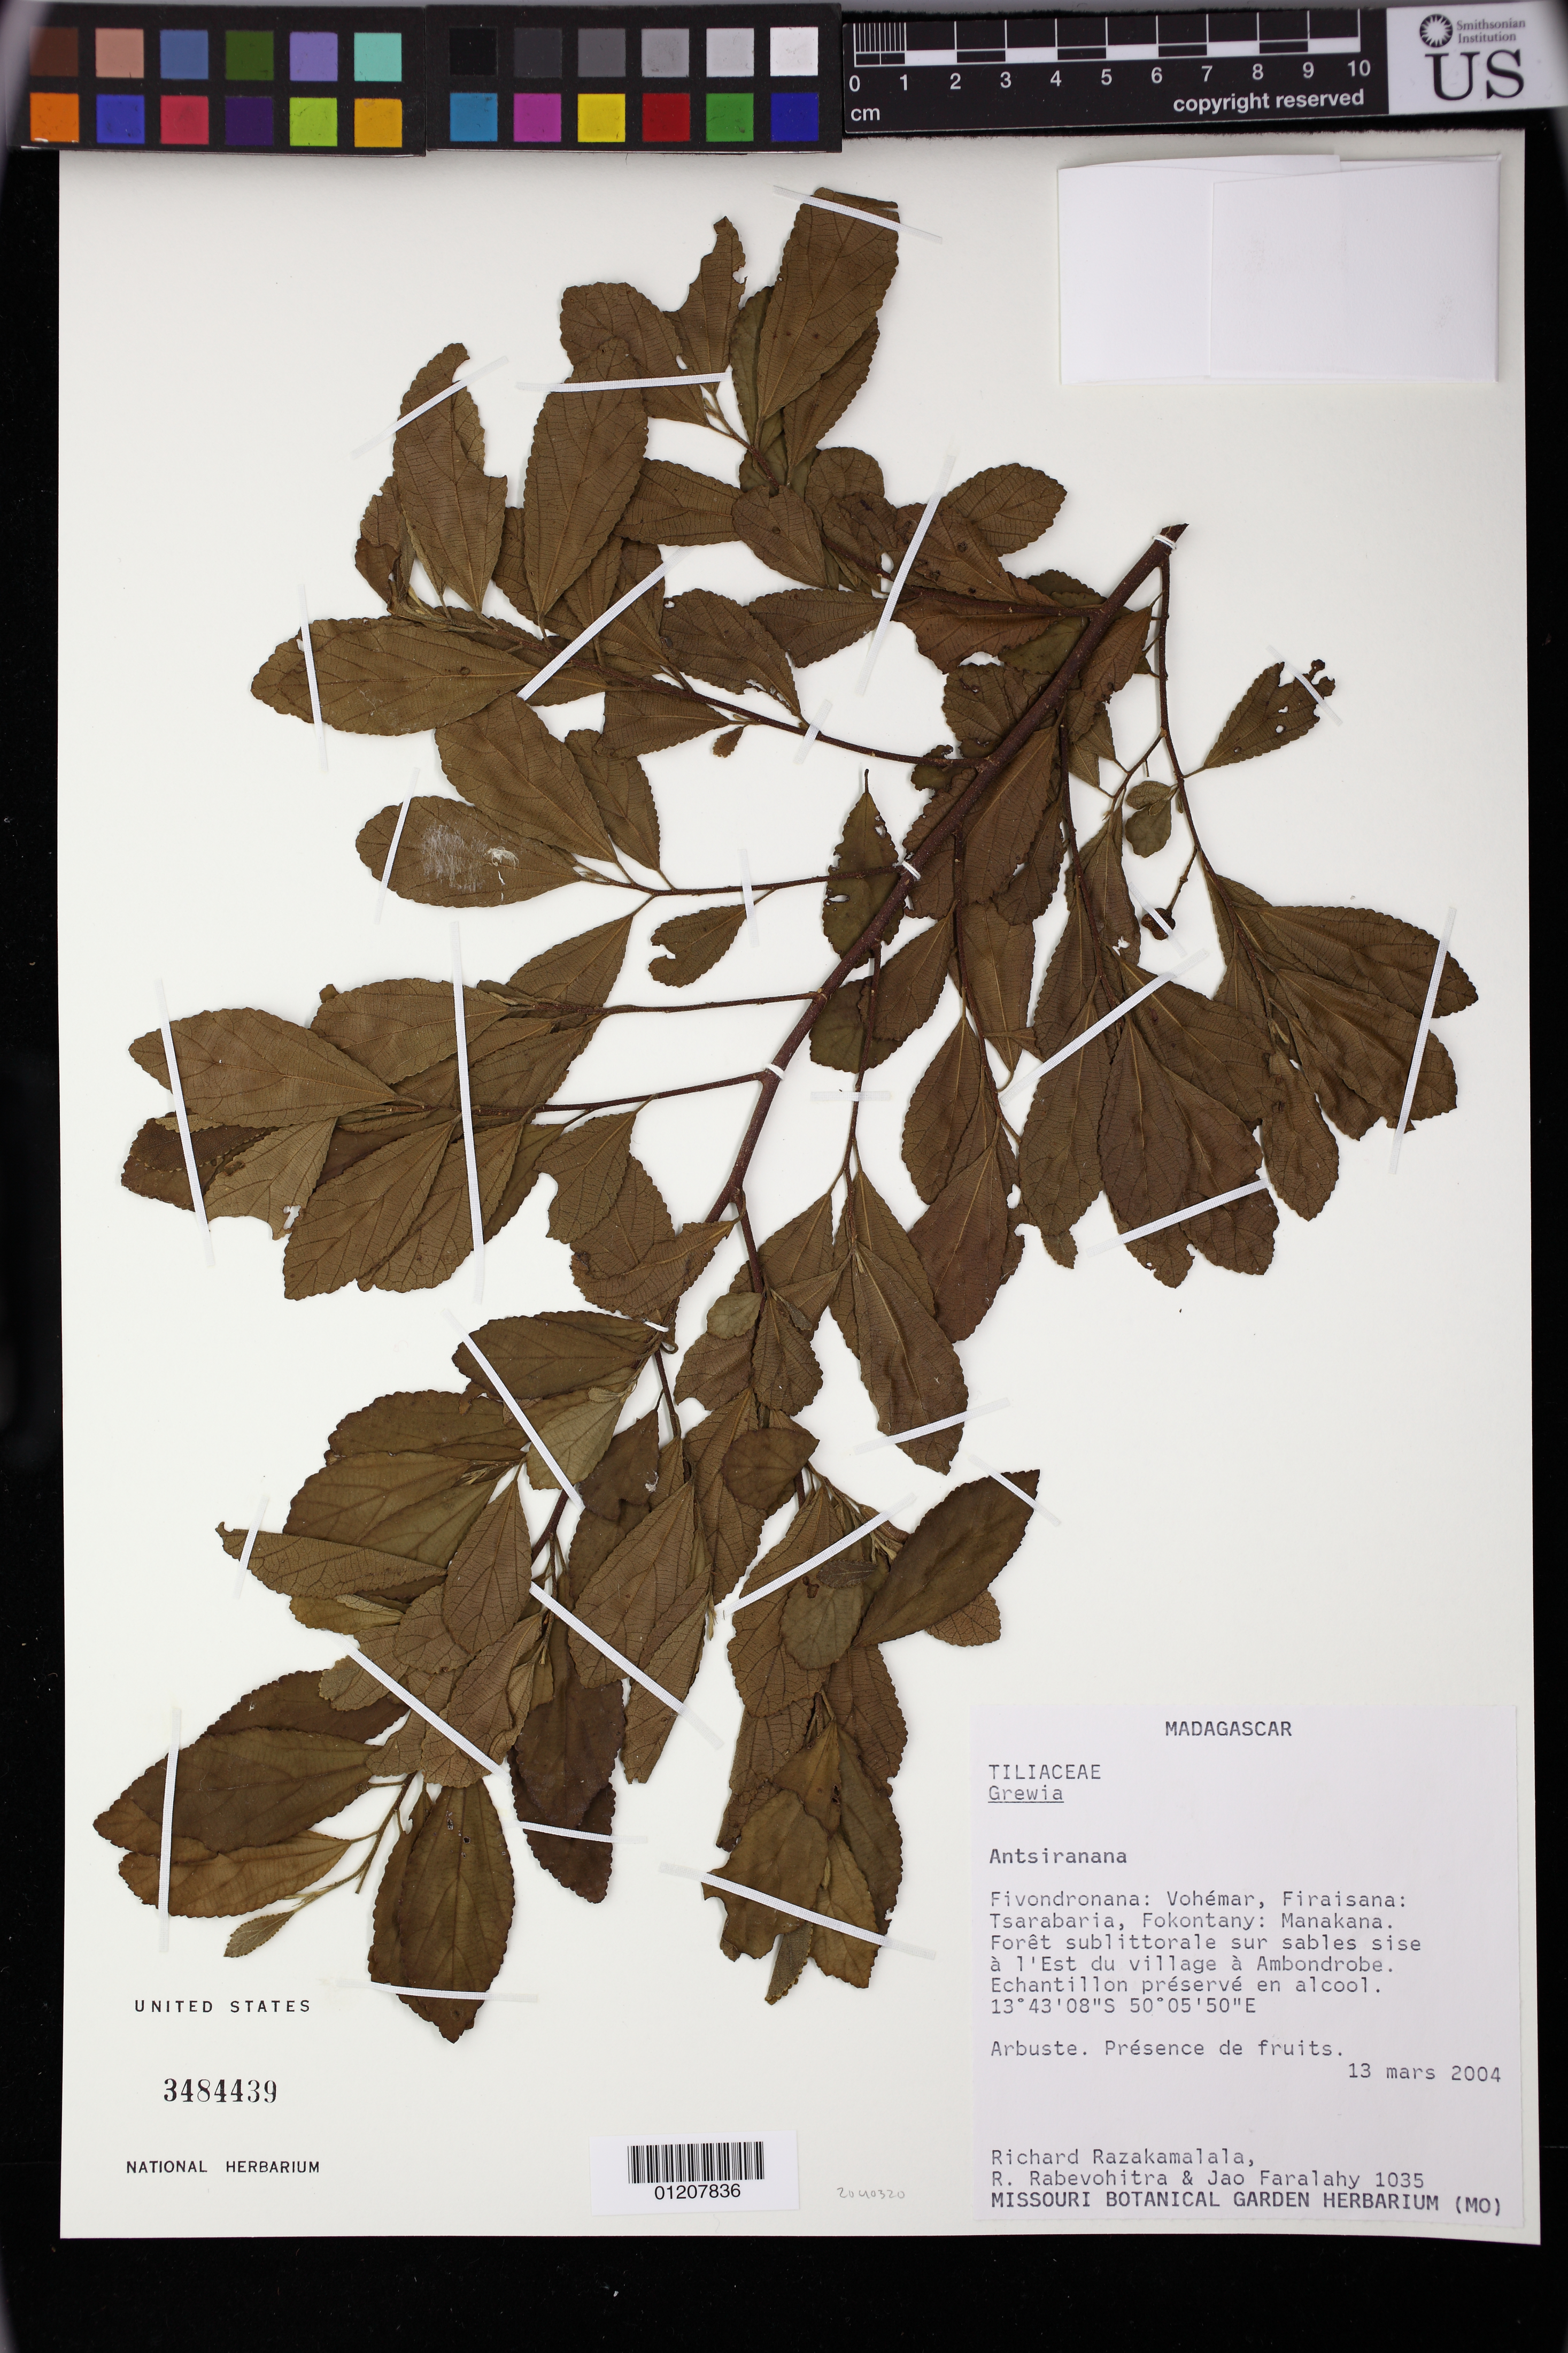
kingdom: Plantae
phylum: Tracheophyta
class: Magnoliopsida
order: Malvales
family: Malvaceae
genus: Grewia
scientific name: Grewia sp.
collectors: R. Razakamalala, R. Rabevohitra & J. Faralahy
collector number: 1035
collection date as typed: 13 Mar 2004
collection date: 2004-03-13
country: Madagascar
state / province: Sava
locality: Antsiranana. Fivondronana: Vohémar, Firaisana: Tsarabaria, Fokontany: Manakana. Forêt sublittorale sur sables sise l'Est du village Ambondrobe.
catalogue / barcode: US 3484439